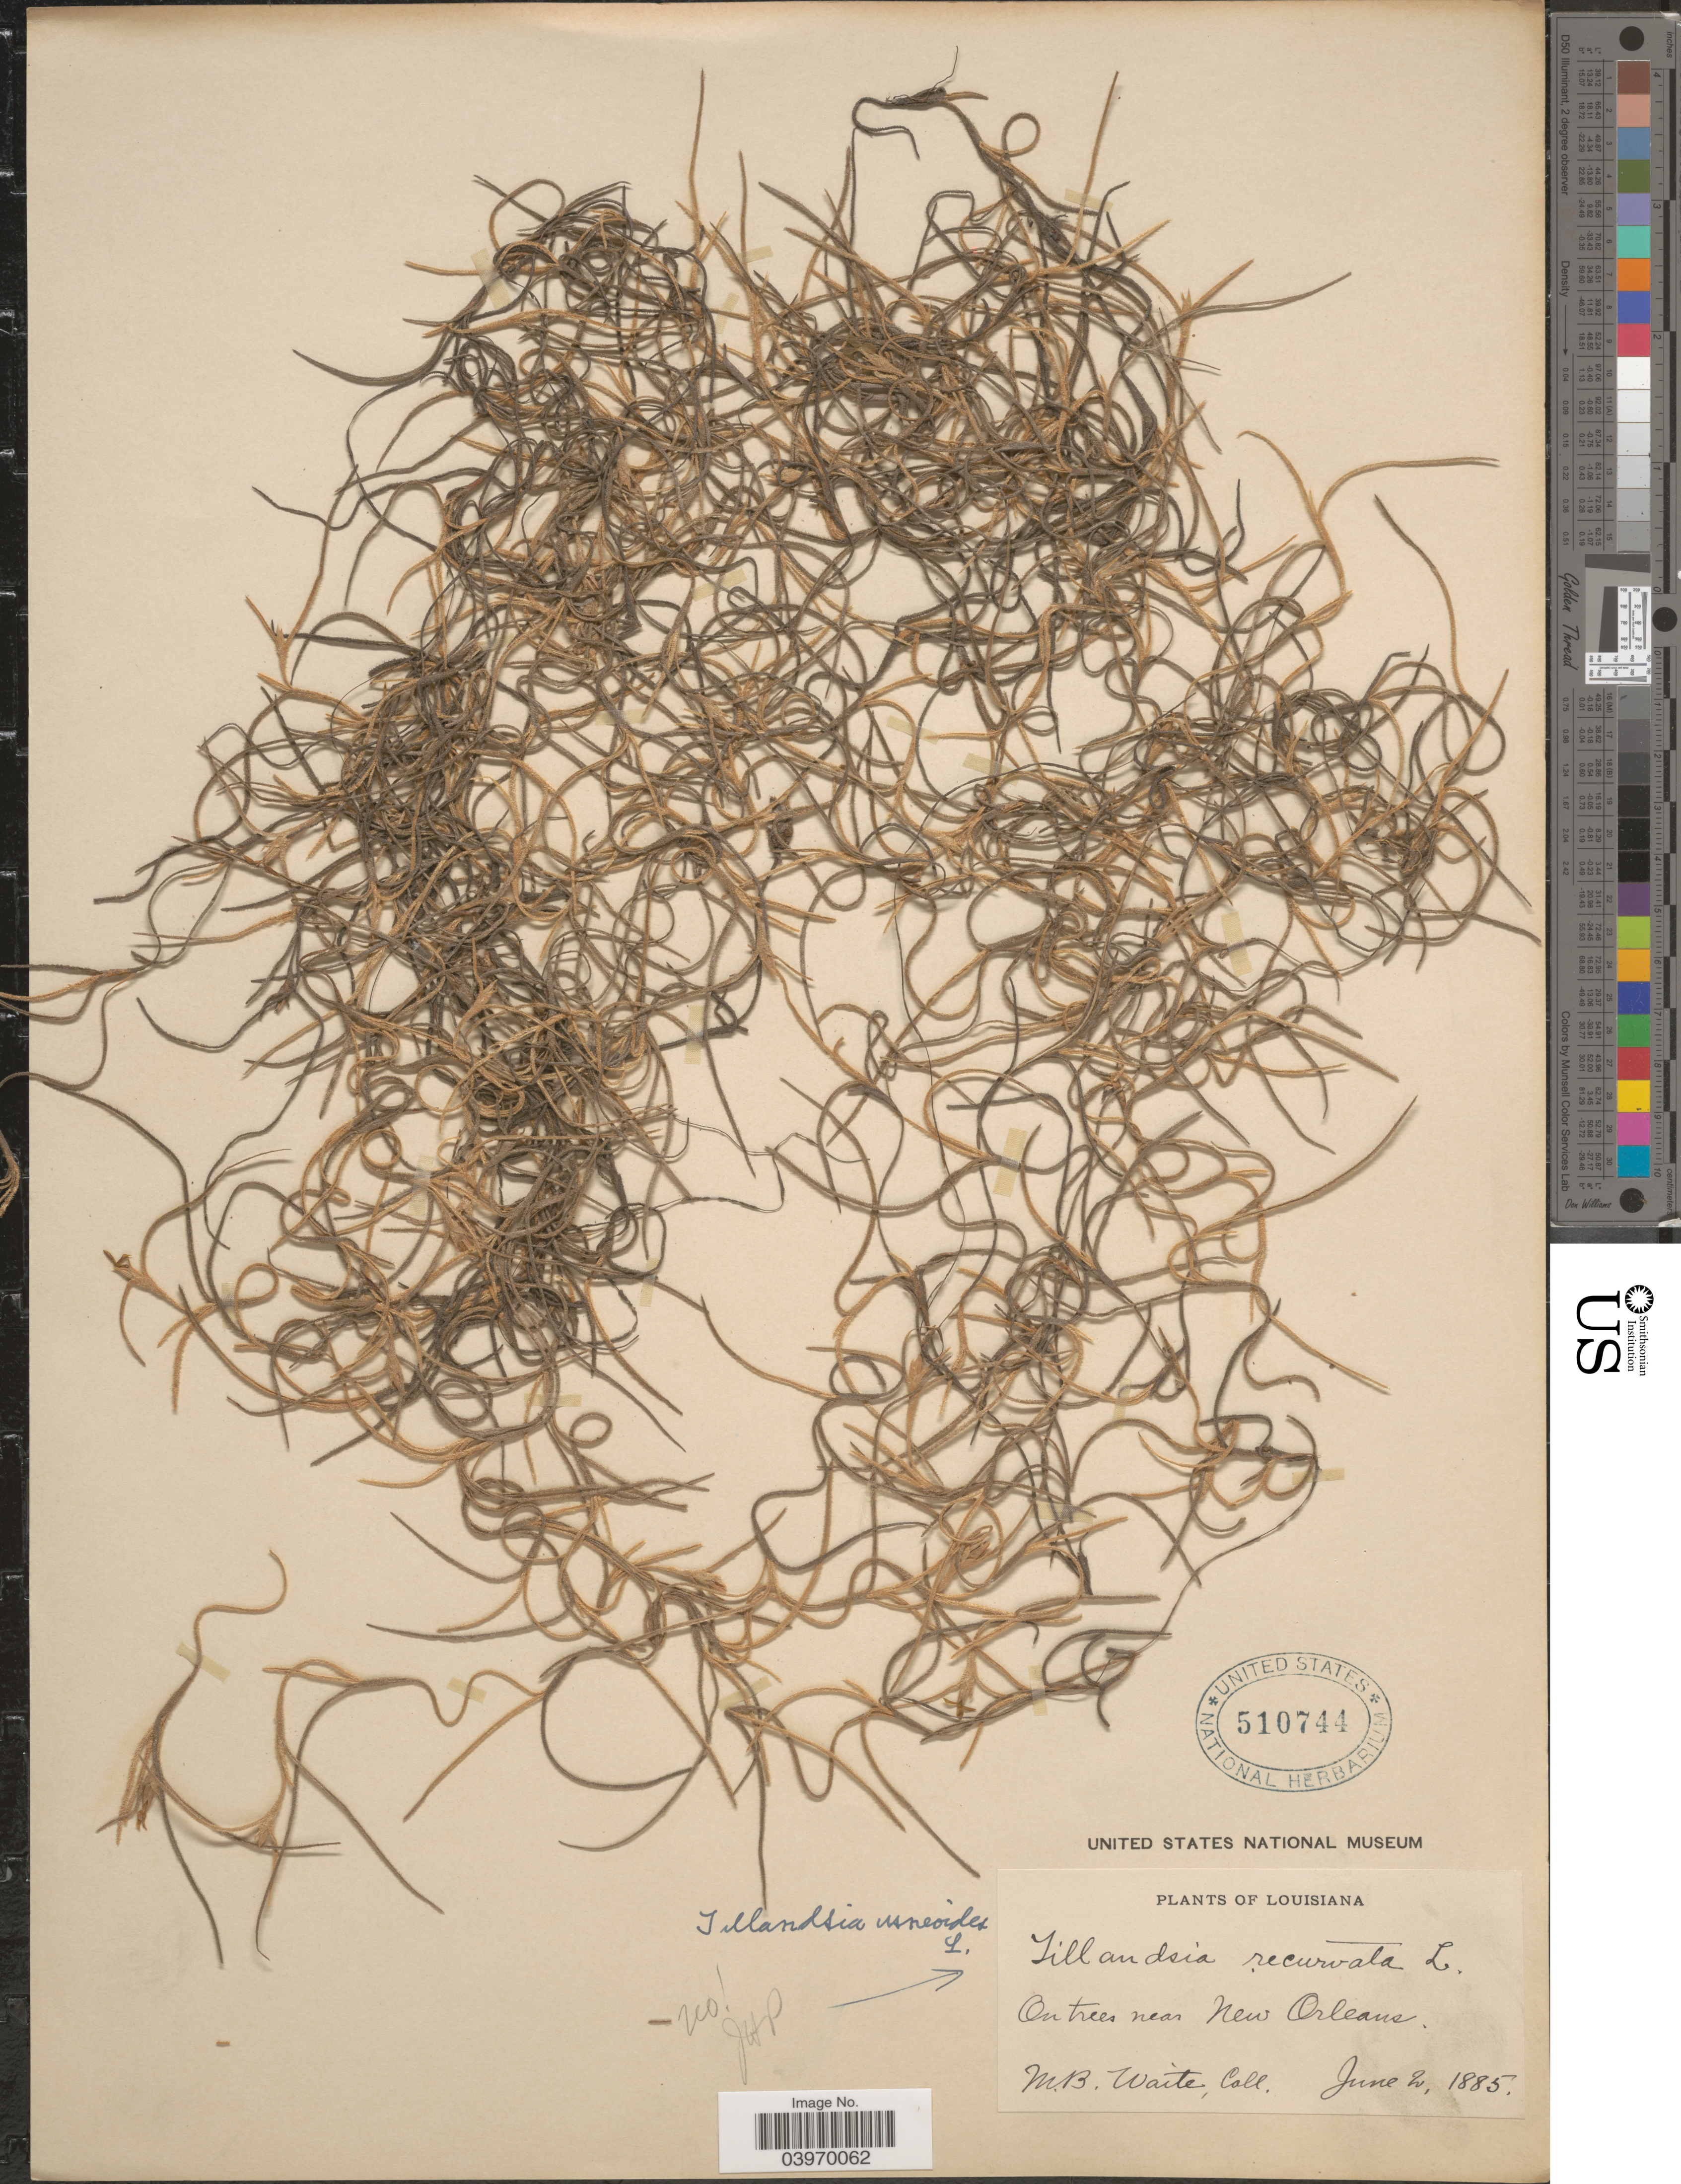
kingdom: Plantae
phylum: Tracheophyta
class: Liliopsida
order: Poales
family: Bromeliaceae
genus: Tillandsia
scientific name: Tillandsia usneoides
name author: (L.) L.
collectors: M. B. Waite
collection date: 1885-06-02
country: United States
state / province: Louisiana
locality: On trees near New Orleans.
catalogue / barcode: US 510744